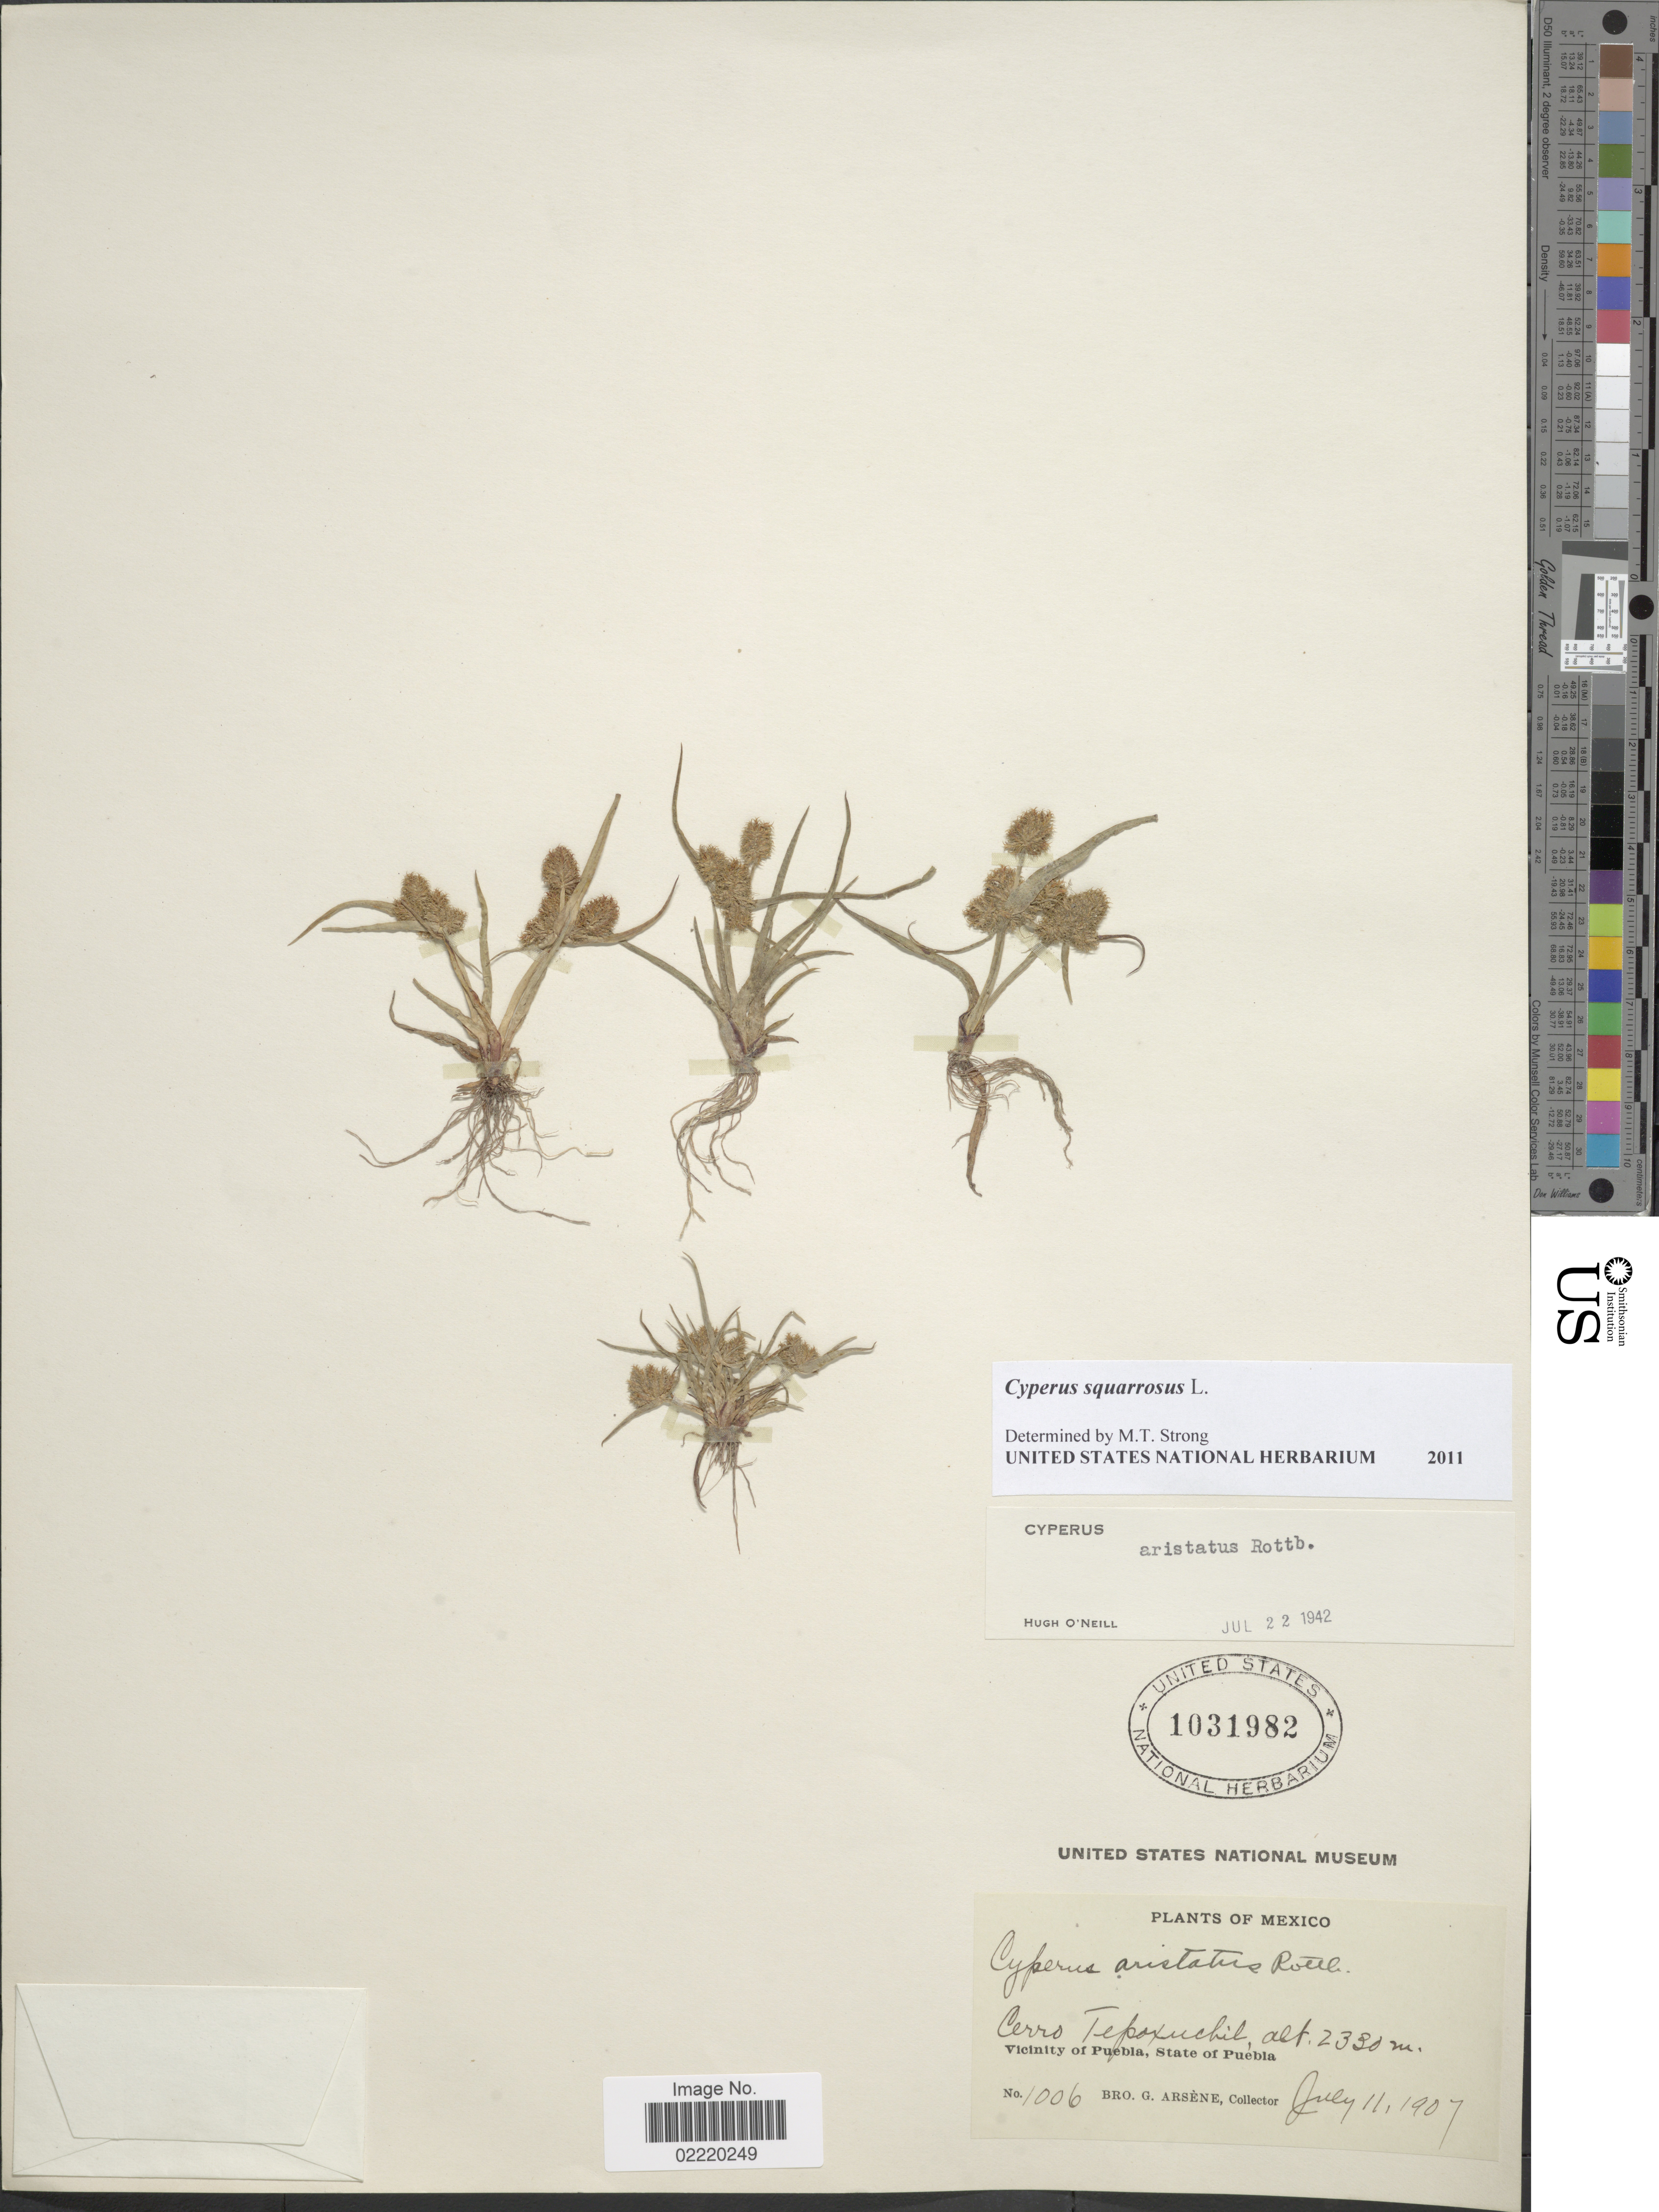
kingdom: Plantae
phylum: Tracheophyta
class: Liliopsida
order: Poales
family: Cyperaceae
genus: Cyperus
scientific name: Cyperus squarrosus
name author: L.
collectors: Bro. G. Arsène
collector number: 1006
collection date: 1907-07-11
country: Mexico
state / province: Puebla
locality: Cerro Tepoxuchil, Vicinity of Puebla.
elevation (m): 2330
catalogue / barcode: US 1031982